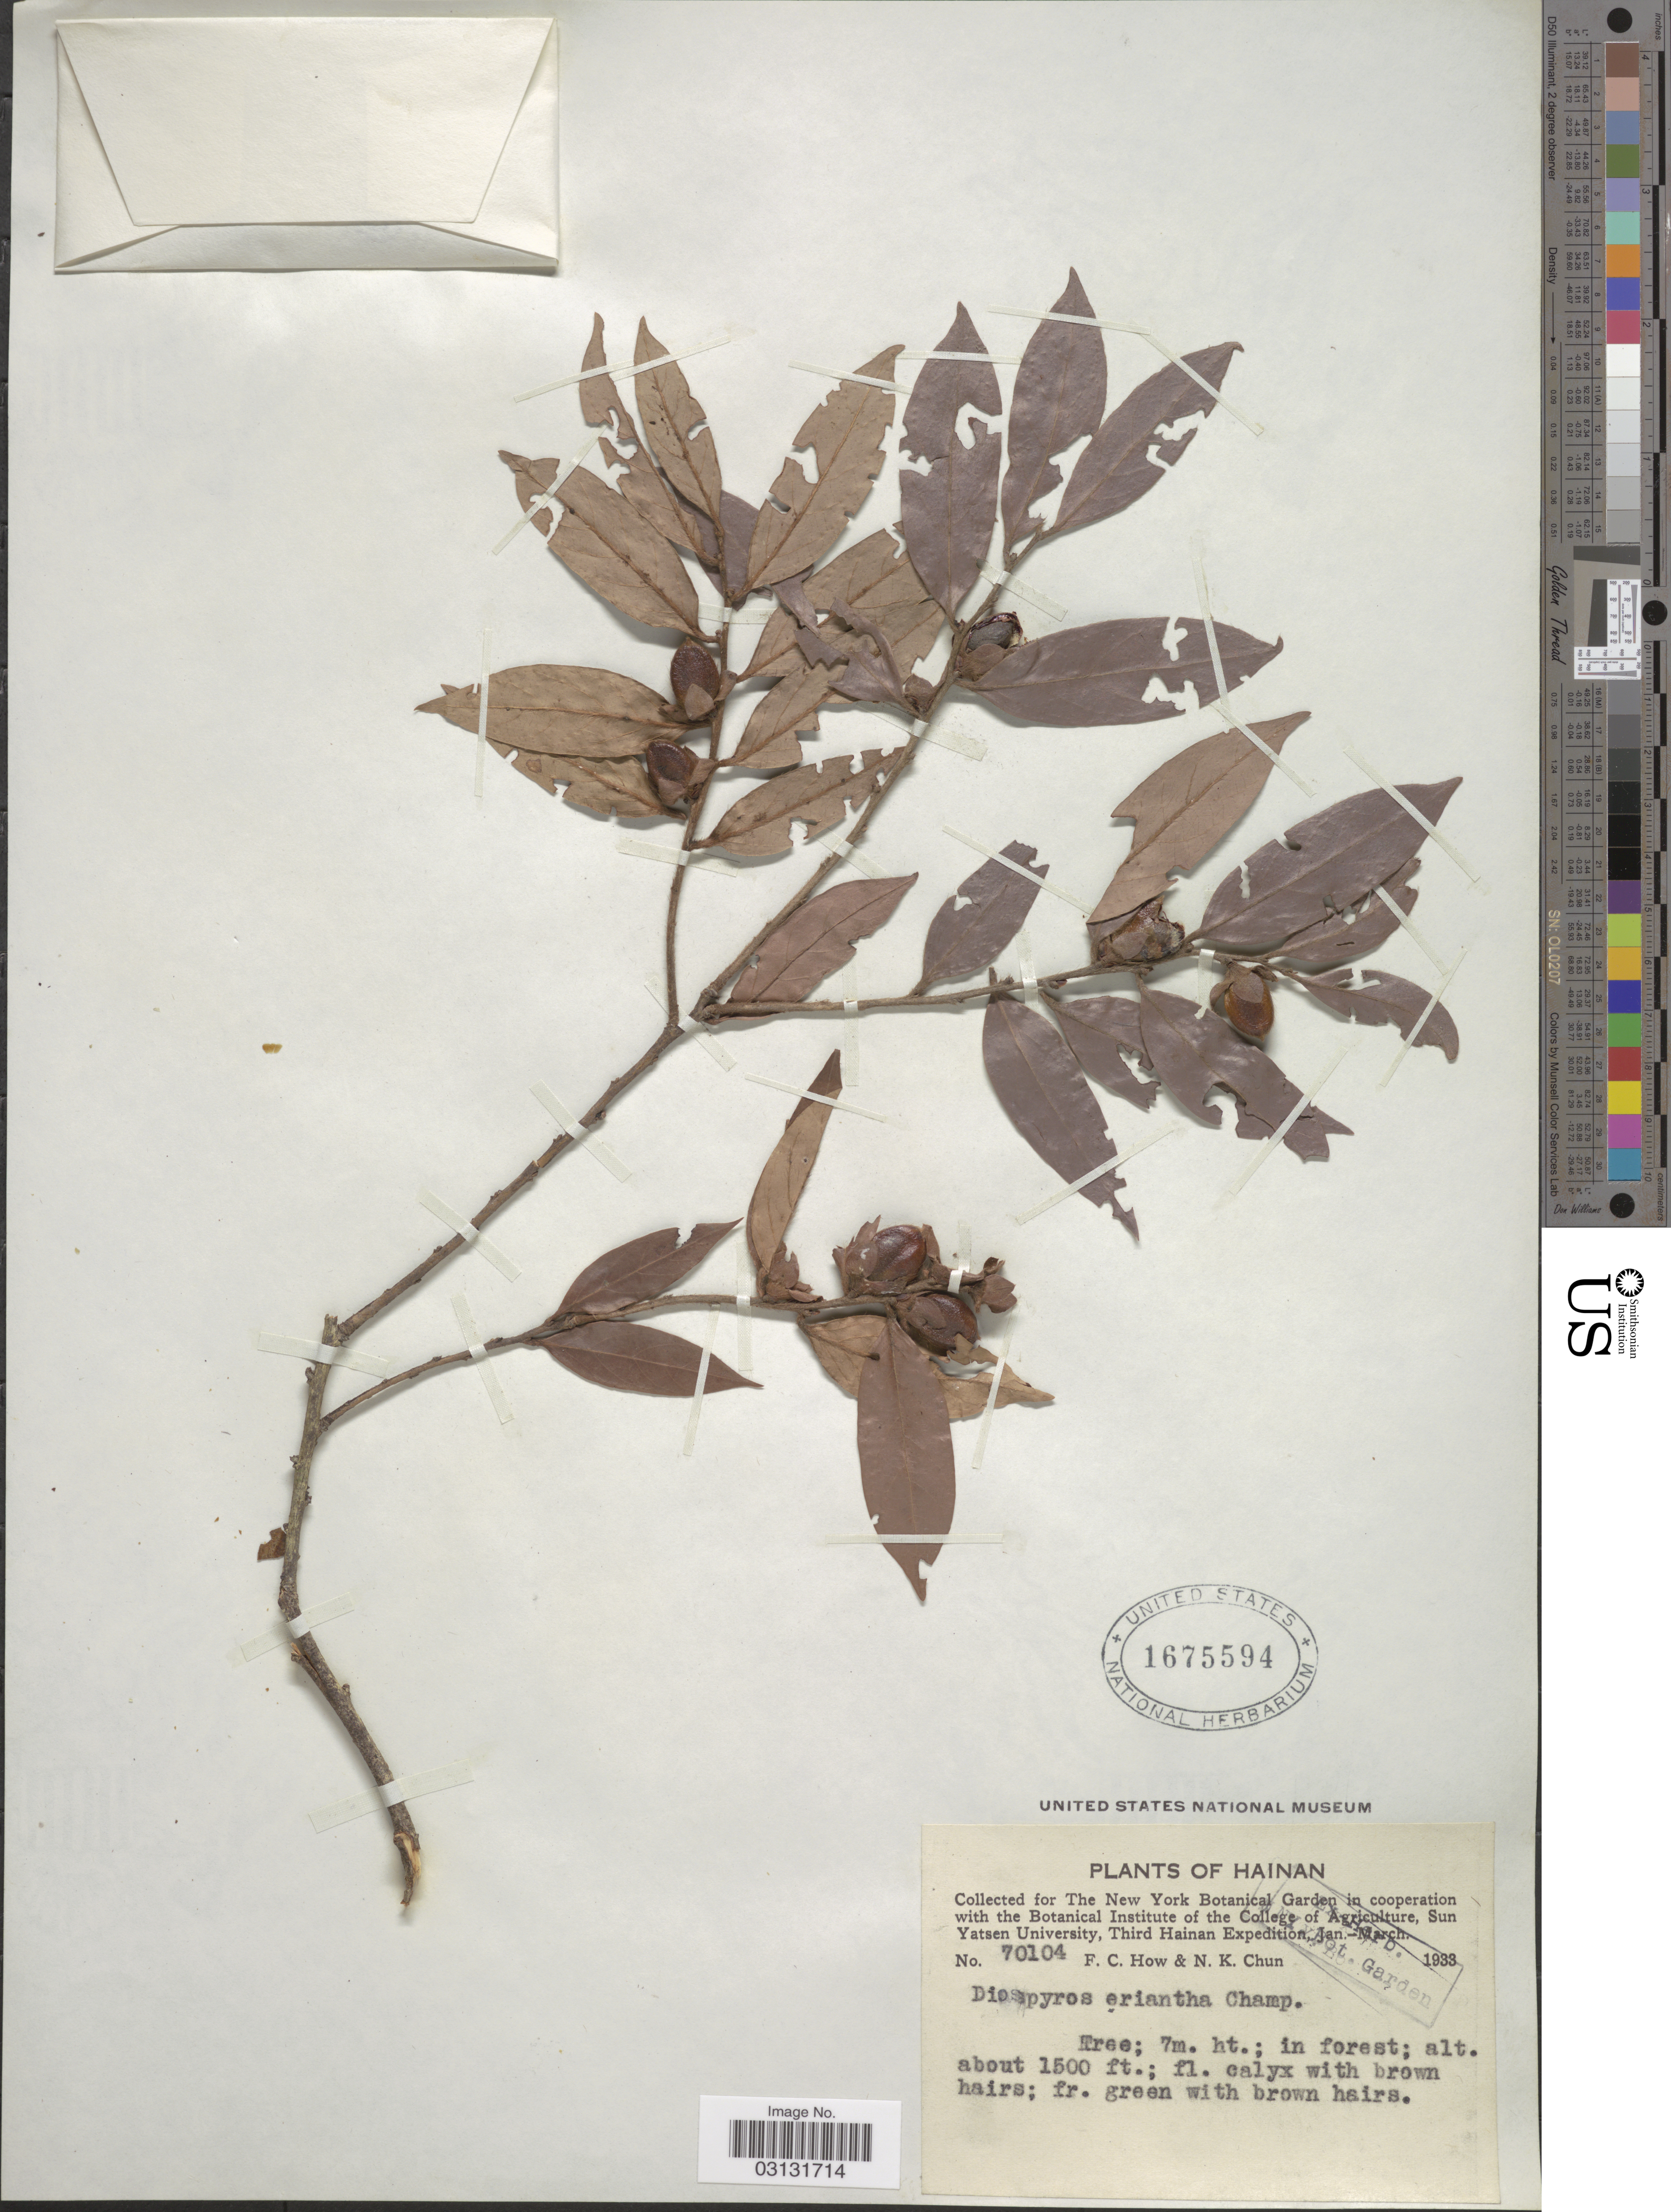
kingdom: Plantae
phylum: Tracheophyta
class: Magnoliopsida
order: Ericales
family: Ebenaceae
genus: Diospyros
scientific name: Diospyros eriantha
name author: Champ. ex Benth.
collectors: F. C. How & N. K. Chun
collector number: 70104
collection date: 1933-01/1933-03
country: China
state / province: Hainan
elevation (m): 457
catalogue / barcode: US 1675594